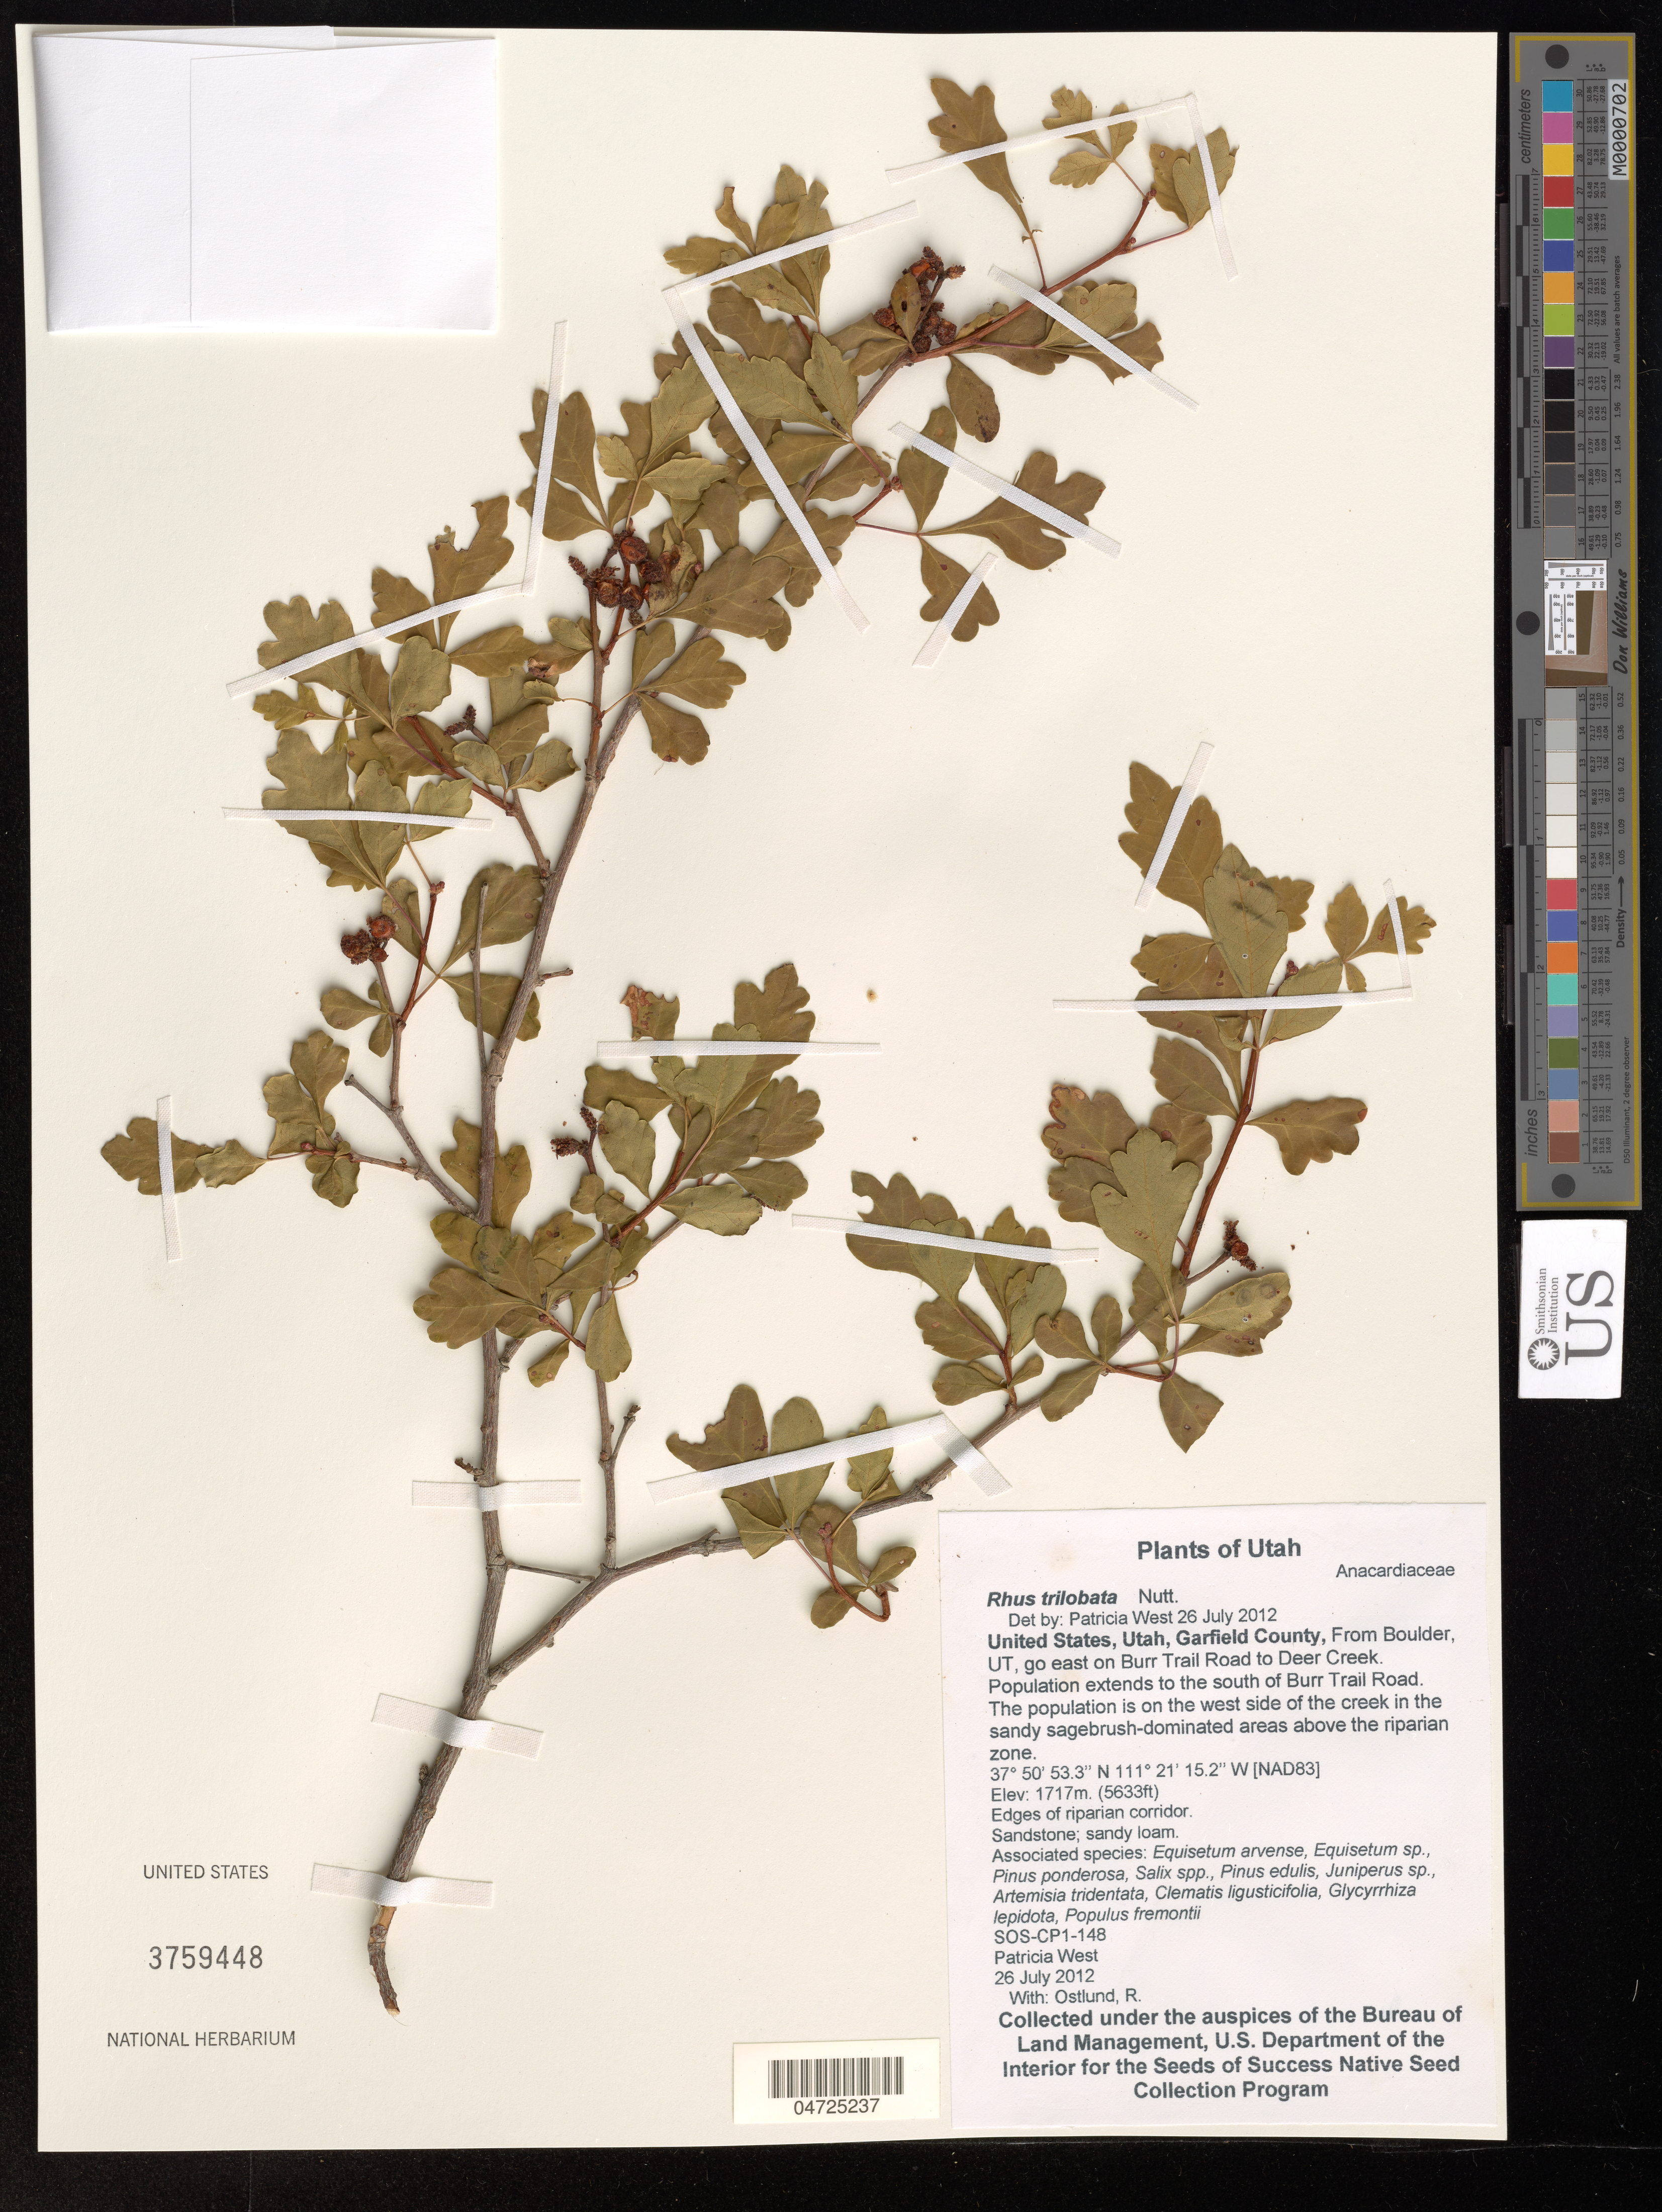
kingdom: Plantae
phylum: Tracheophyta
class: Magnoliopsida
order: Sapindales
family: Anacardiaceae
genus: Rhus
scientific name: Rhus trilobata var. typica Munz & Sloane ined.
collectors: P. West & R. Ostlund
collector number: SOS-CP1-148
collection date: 2012-07-26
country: United States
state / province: Utah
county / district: Garfield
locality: Garfield County, From Boulder, go east on Burr Trail Road to Deer Creek. Population extends to the south of Burr Trail Road. The population is on the west side of the creek. [NAD83].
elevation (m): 1717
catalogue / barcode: US 3759448